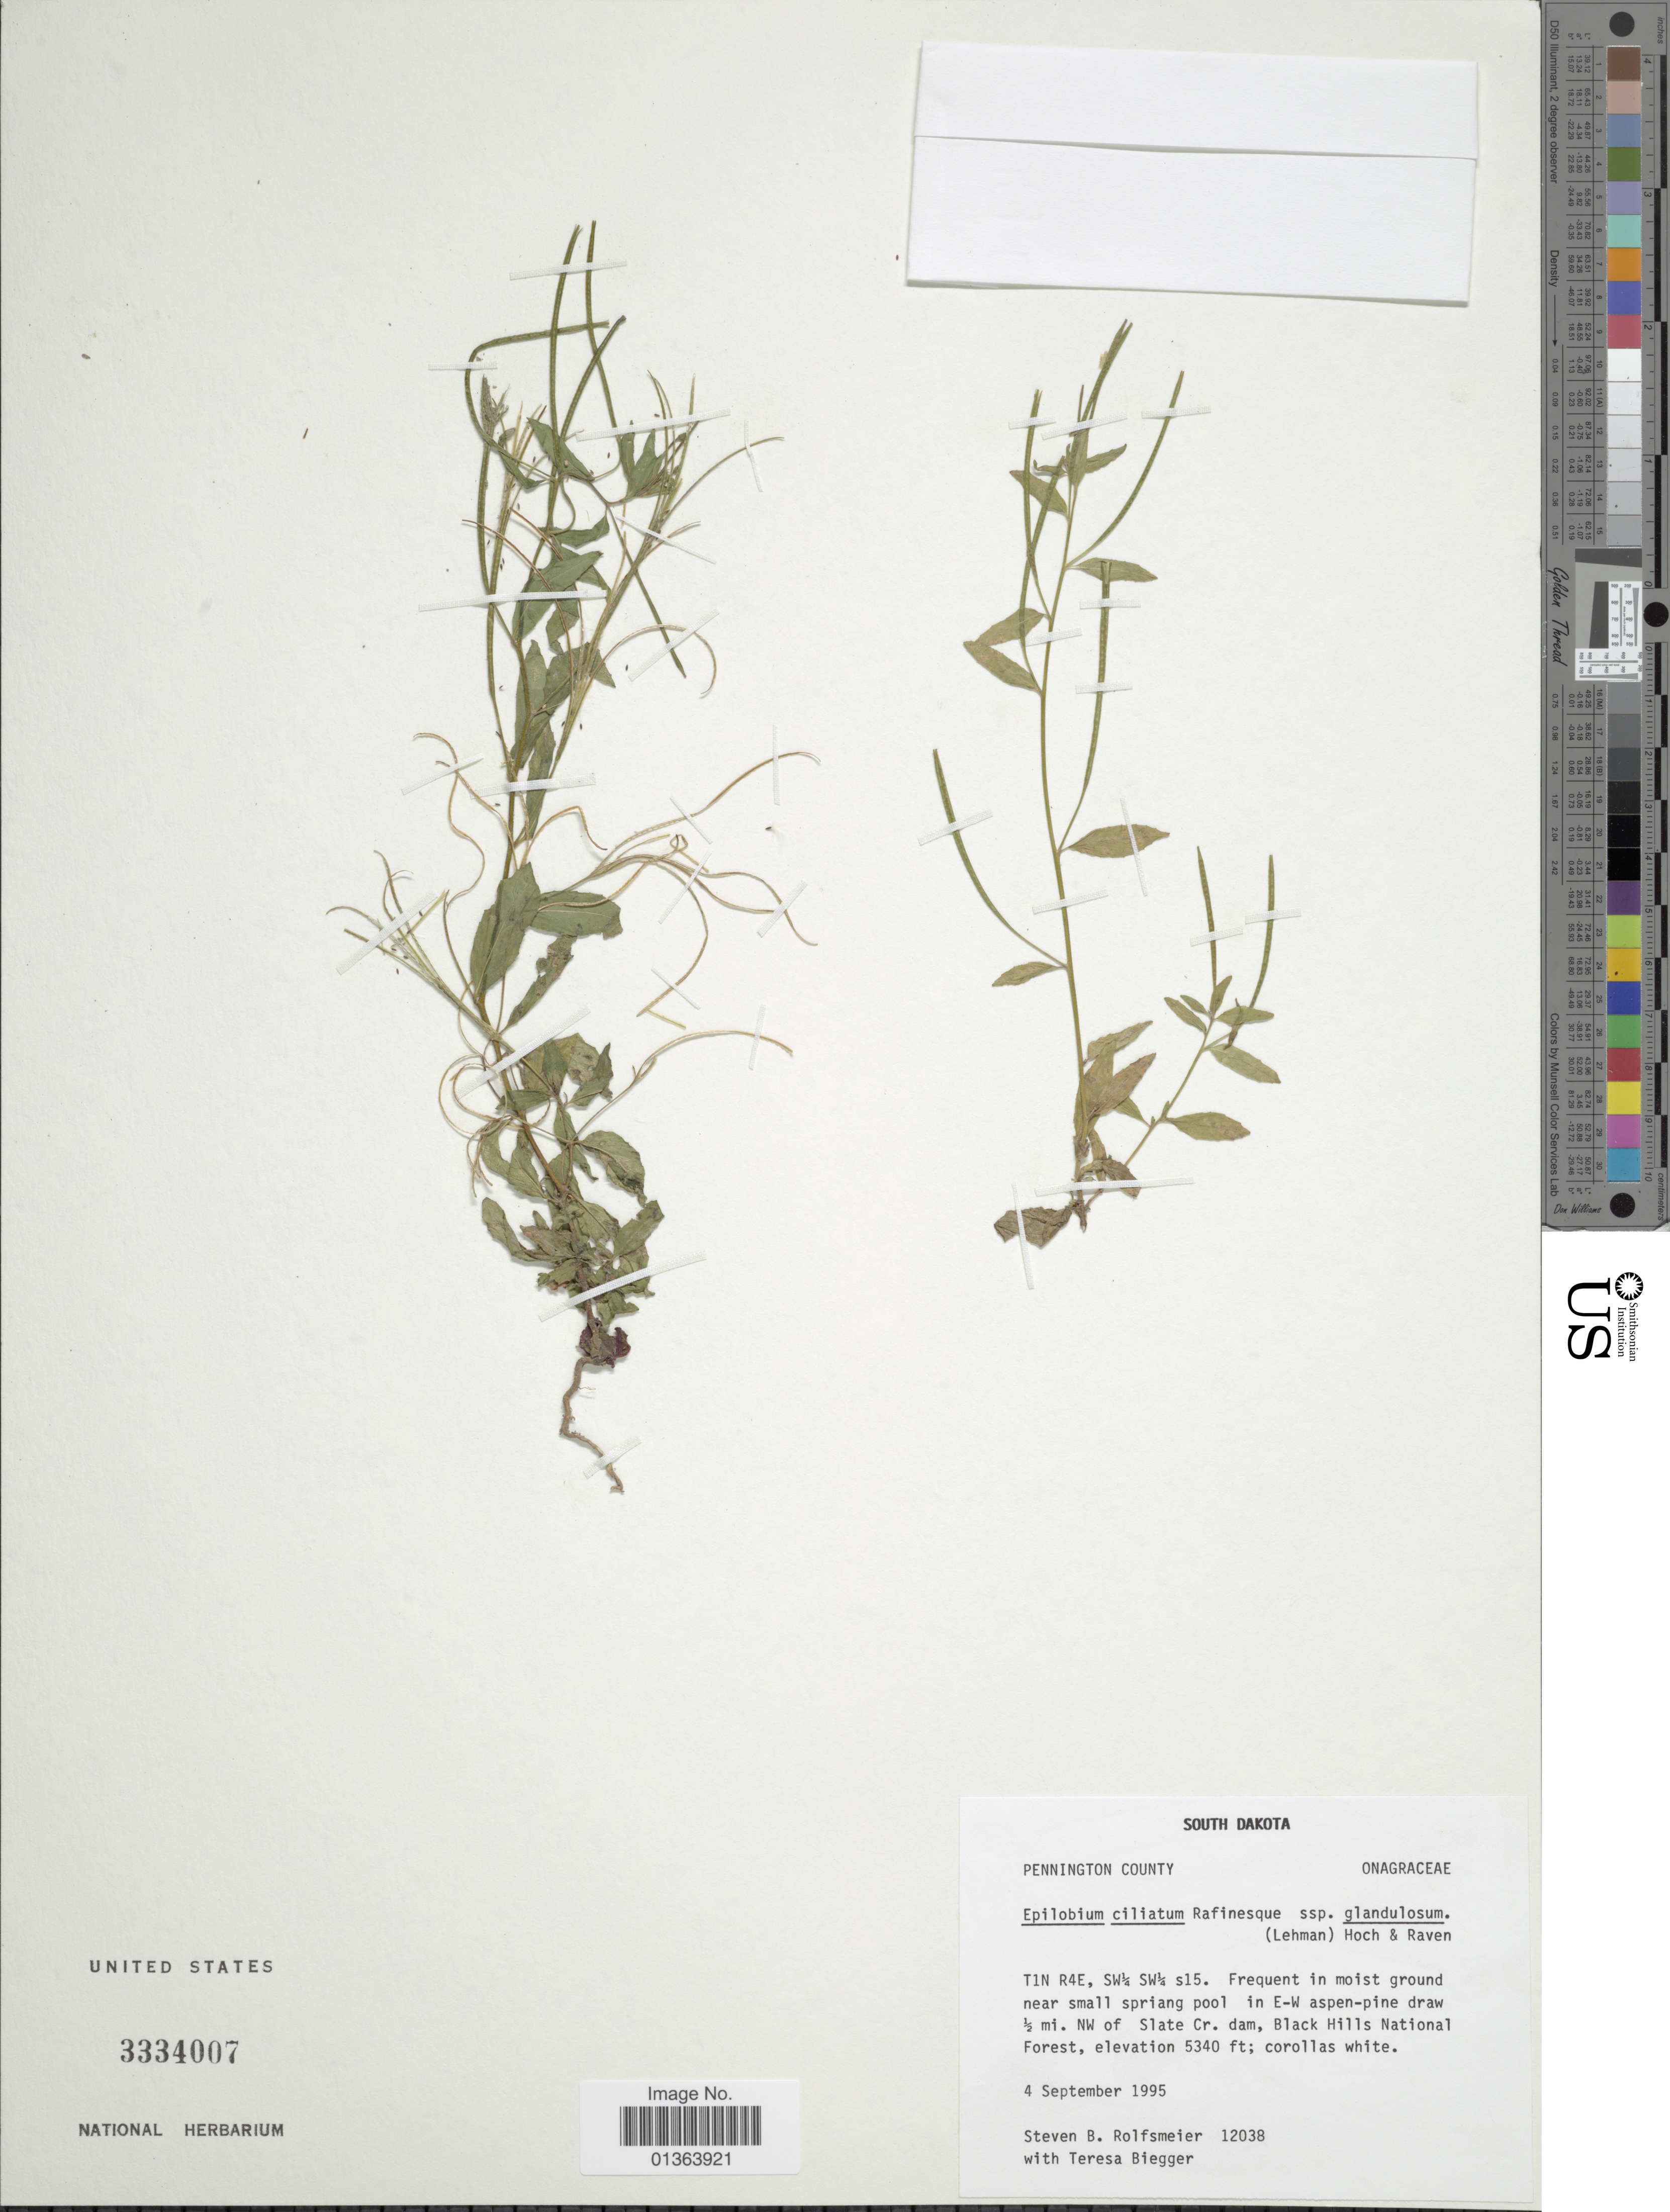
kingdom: Plantae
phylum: Tracheophyta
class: Magnoliopsida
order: Myrtales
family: Onagraceae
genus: Epilobium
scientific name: Epilobium ciliatum subsp. glandulosum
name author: (Lehm.) Hoch & P.H. Raven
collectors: S. Rolfsmeier & T. Biegger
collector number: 12038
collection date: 1995-09-04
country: United States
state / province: South Dakota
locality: Pennington County. T1N R4E, SW¼ SW¼ s15. Frequen in moist ground near small spriang pool in E-W aspen-pine draw ½ mi. NW of Slate Cr. dam, Black Hills National Forest.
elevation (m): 1628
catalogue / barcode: US 3334007